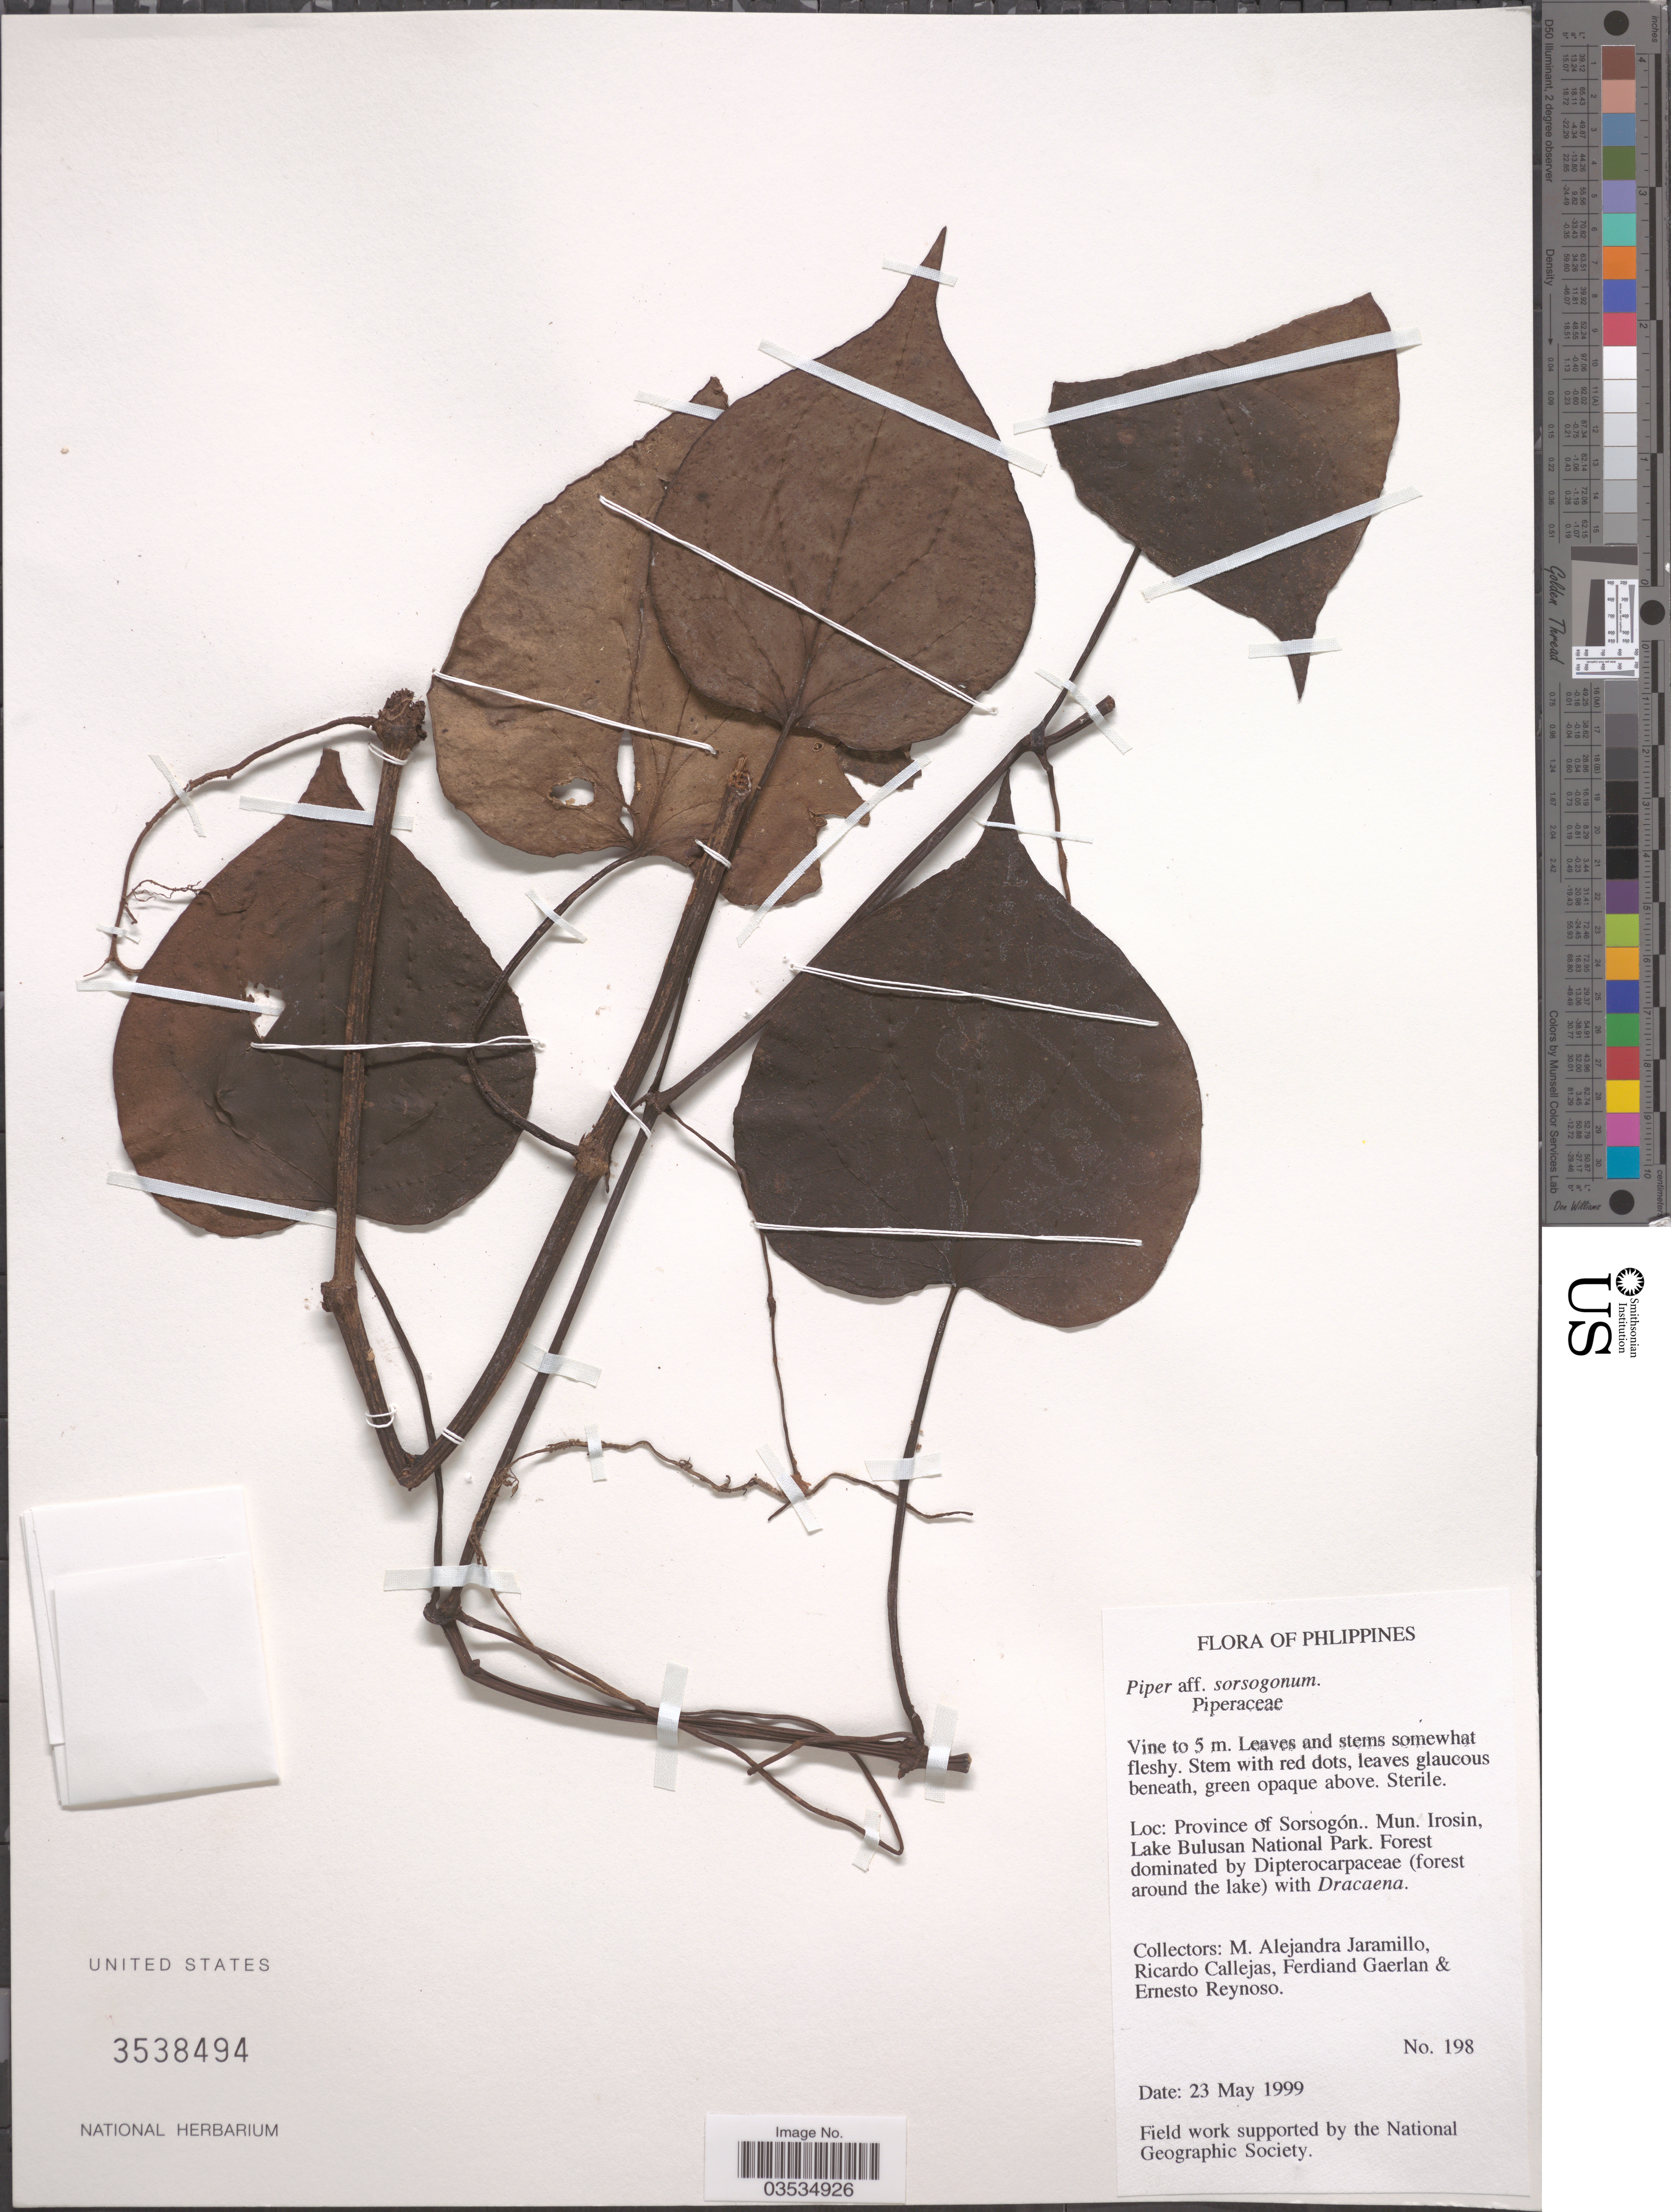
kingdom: Plantae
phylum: Tracheophyta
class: Magnoliopsida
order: Piperales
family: Piperaceae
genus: Piper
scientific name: Piper sorsogonum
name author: C. DC.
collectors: M. A. Jaramillo, R. Callejas, F. Gaerlan & E. Reynoso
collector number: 198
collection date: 1999-05-23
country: Philippines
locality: Province of Sorsogón. Mun. Irosin, Lake Bulusan National Park.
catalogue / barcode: US 3538494